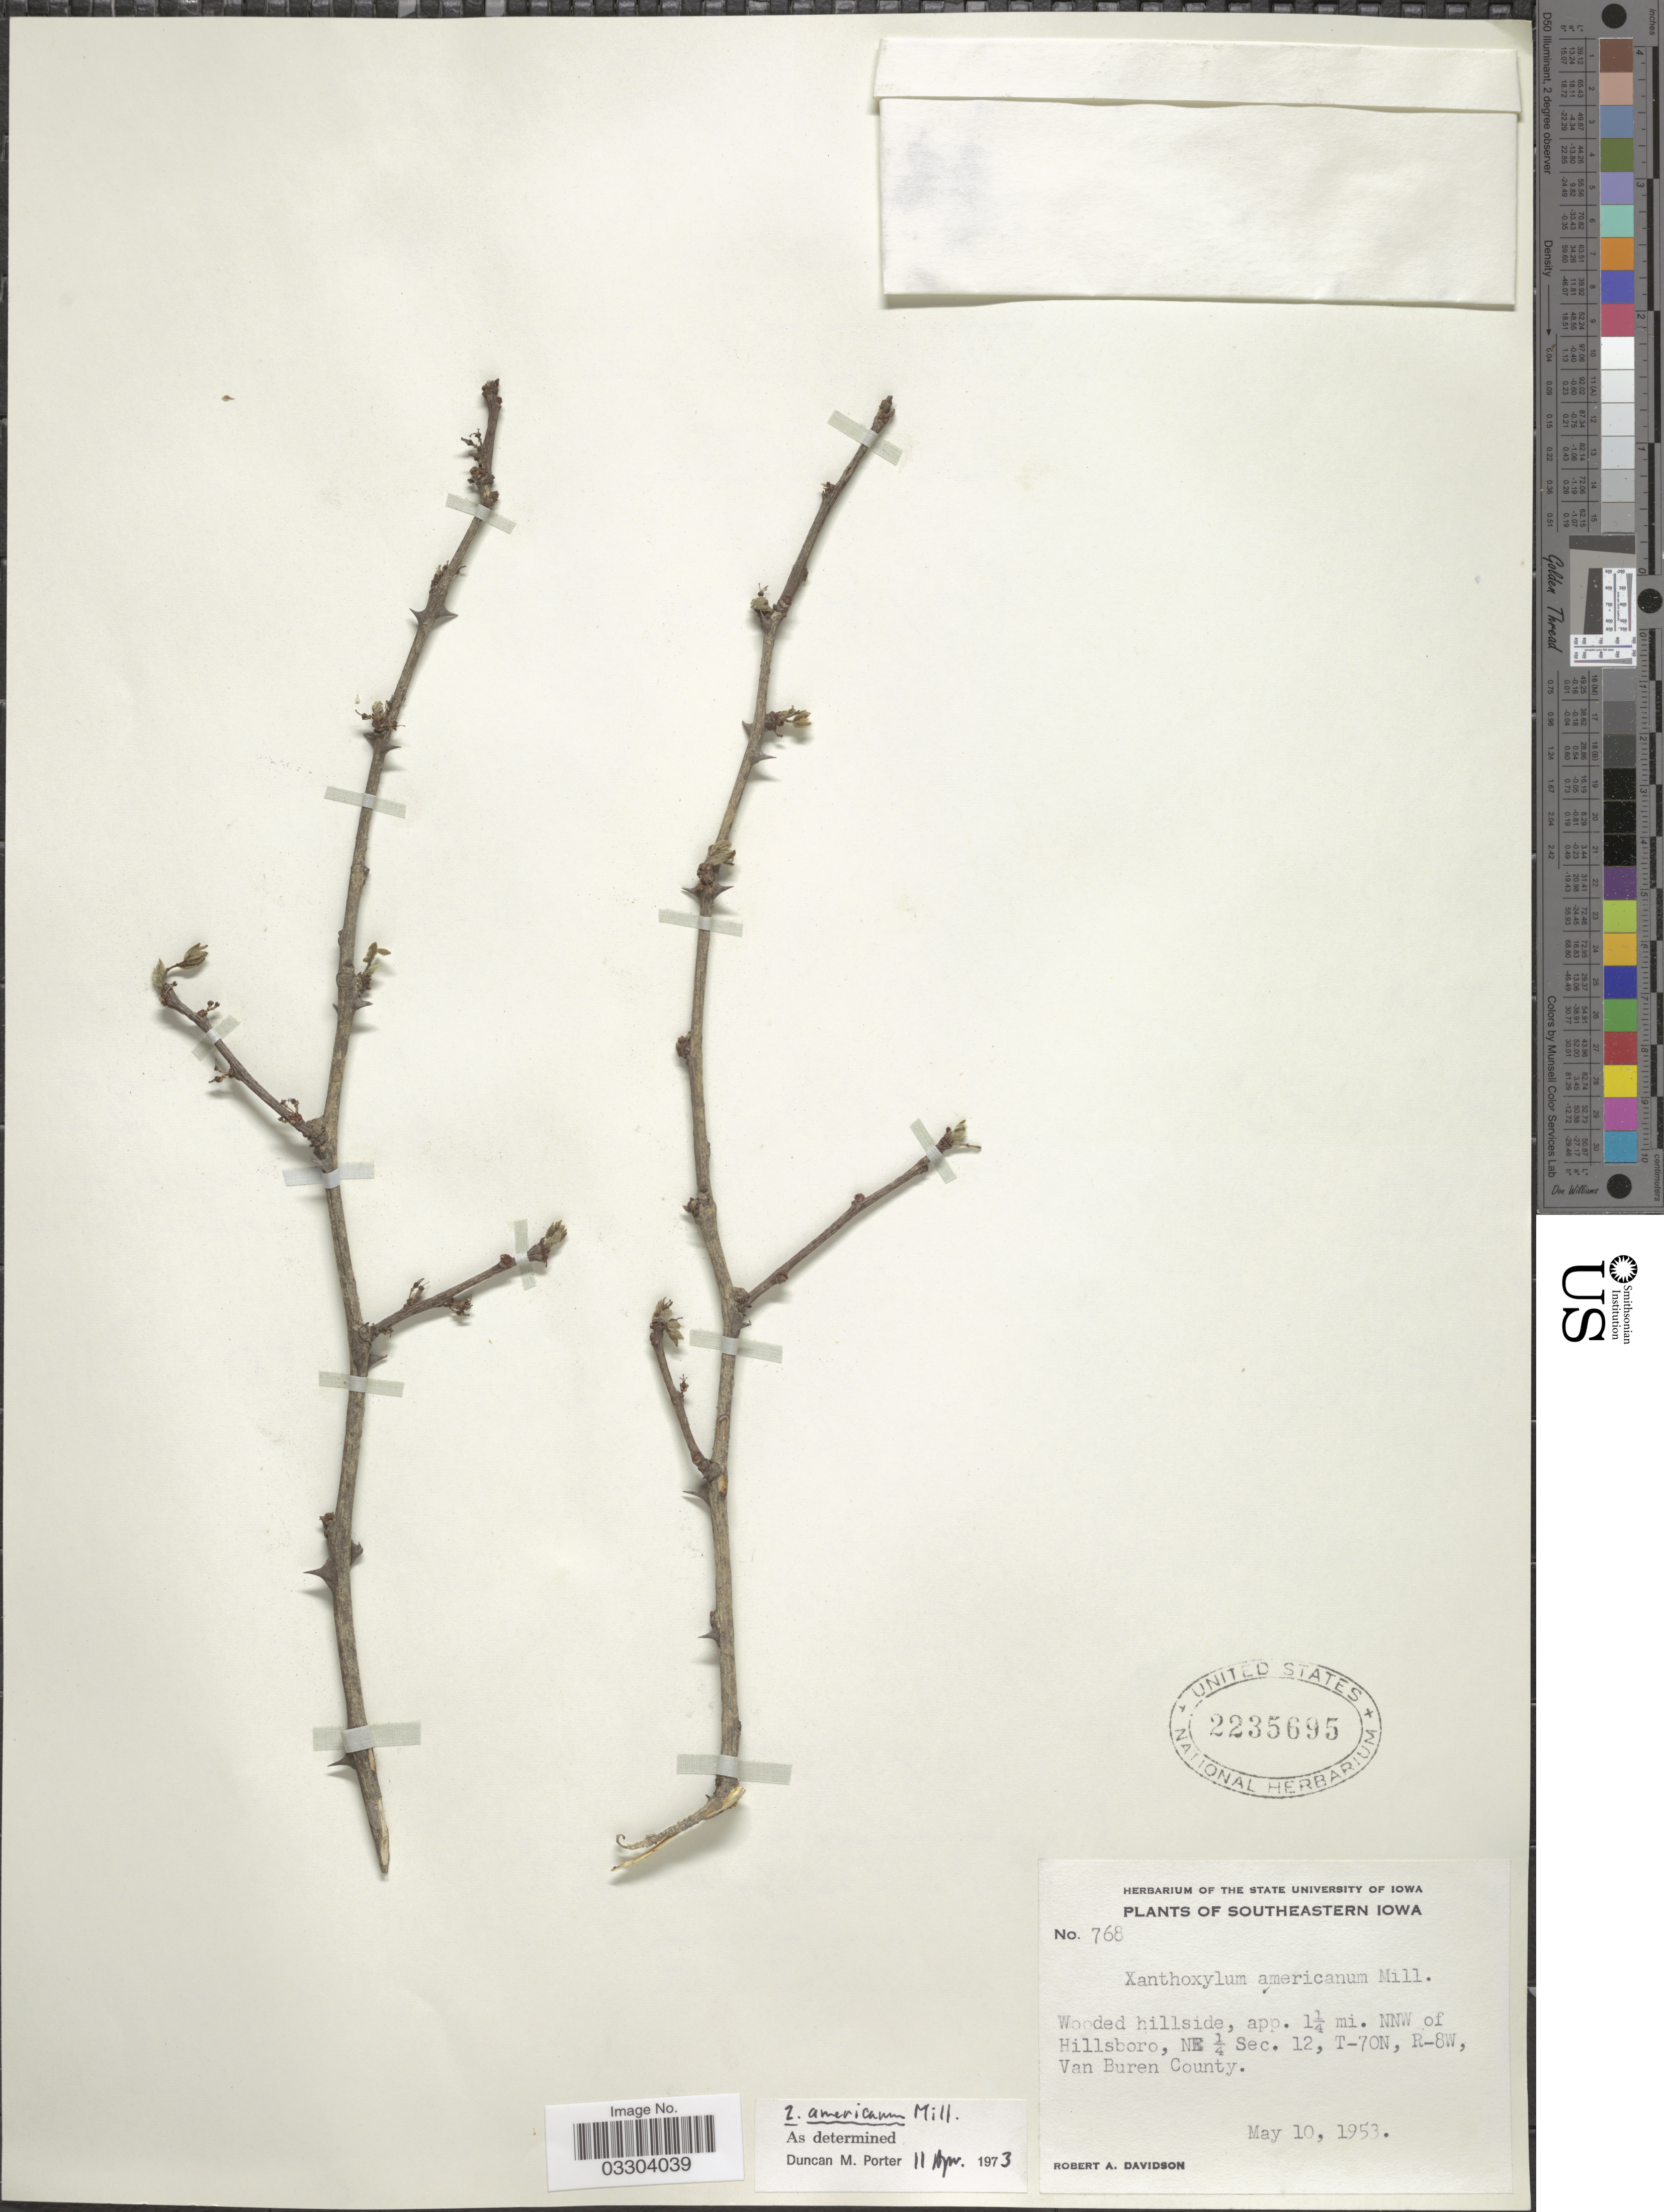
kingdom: Plantae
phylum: Tracheophyta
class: Magnoliopsida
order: Sapindales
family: Rutaceae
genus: Zanthoxylum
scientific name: Zanthoxylum americanum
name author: Mill.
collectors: R. A. Davidson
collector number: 768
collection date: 1953-05-10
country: United States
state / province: Iowa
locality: Southeastern Iowa. App. 1¼ mi. NNW of Hillsboro, NE ¼ Sec. 12, T-70N, R-8W, Van Buren County.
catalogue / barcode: US 2235695